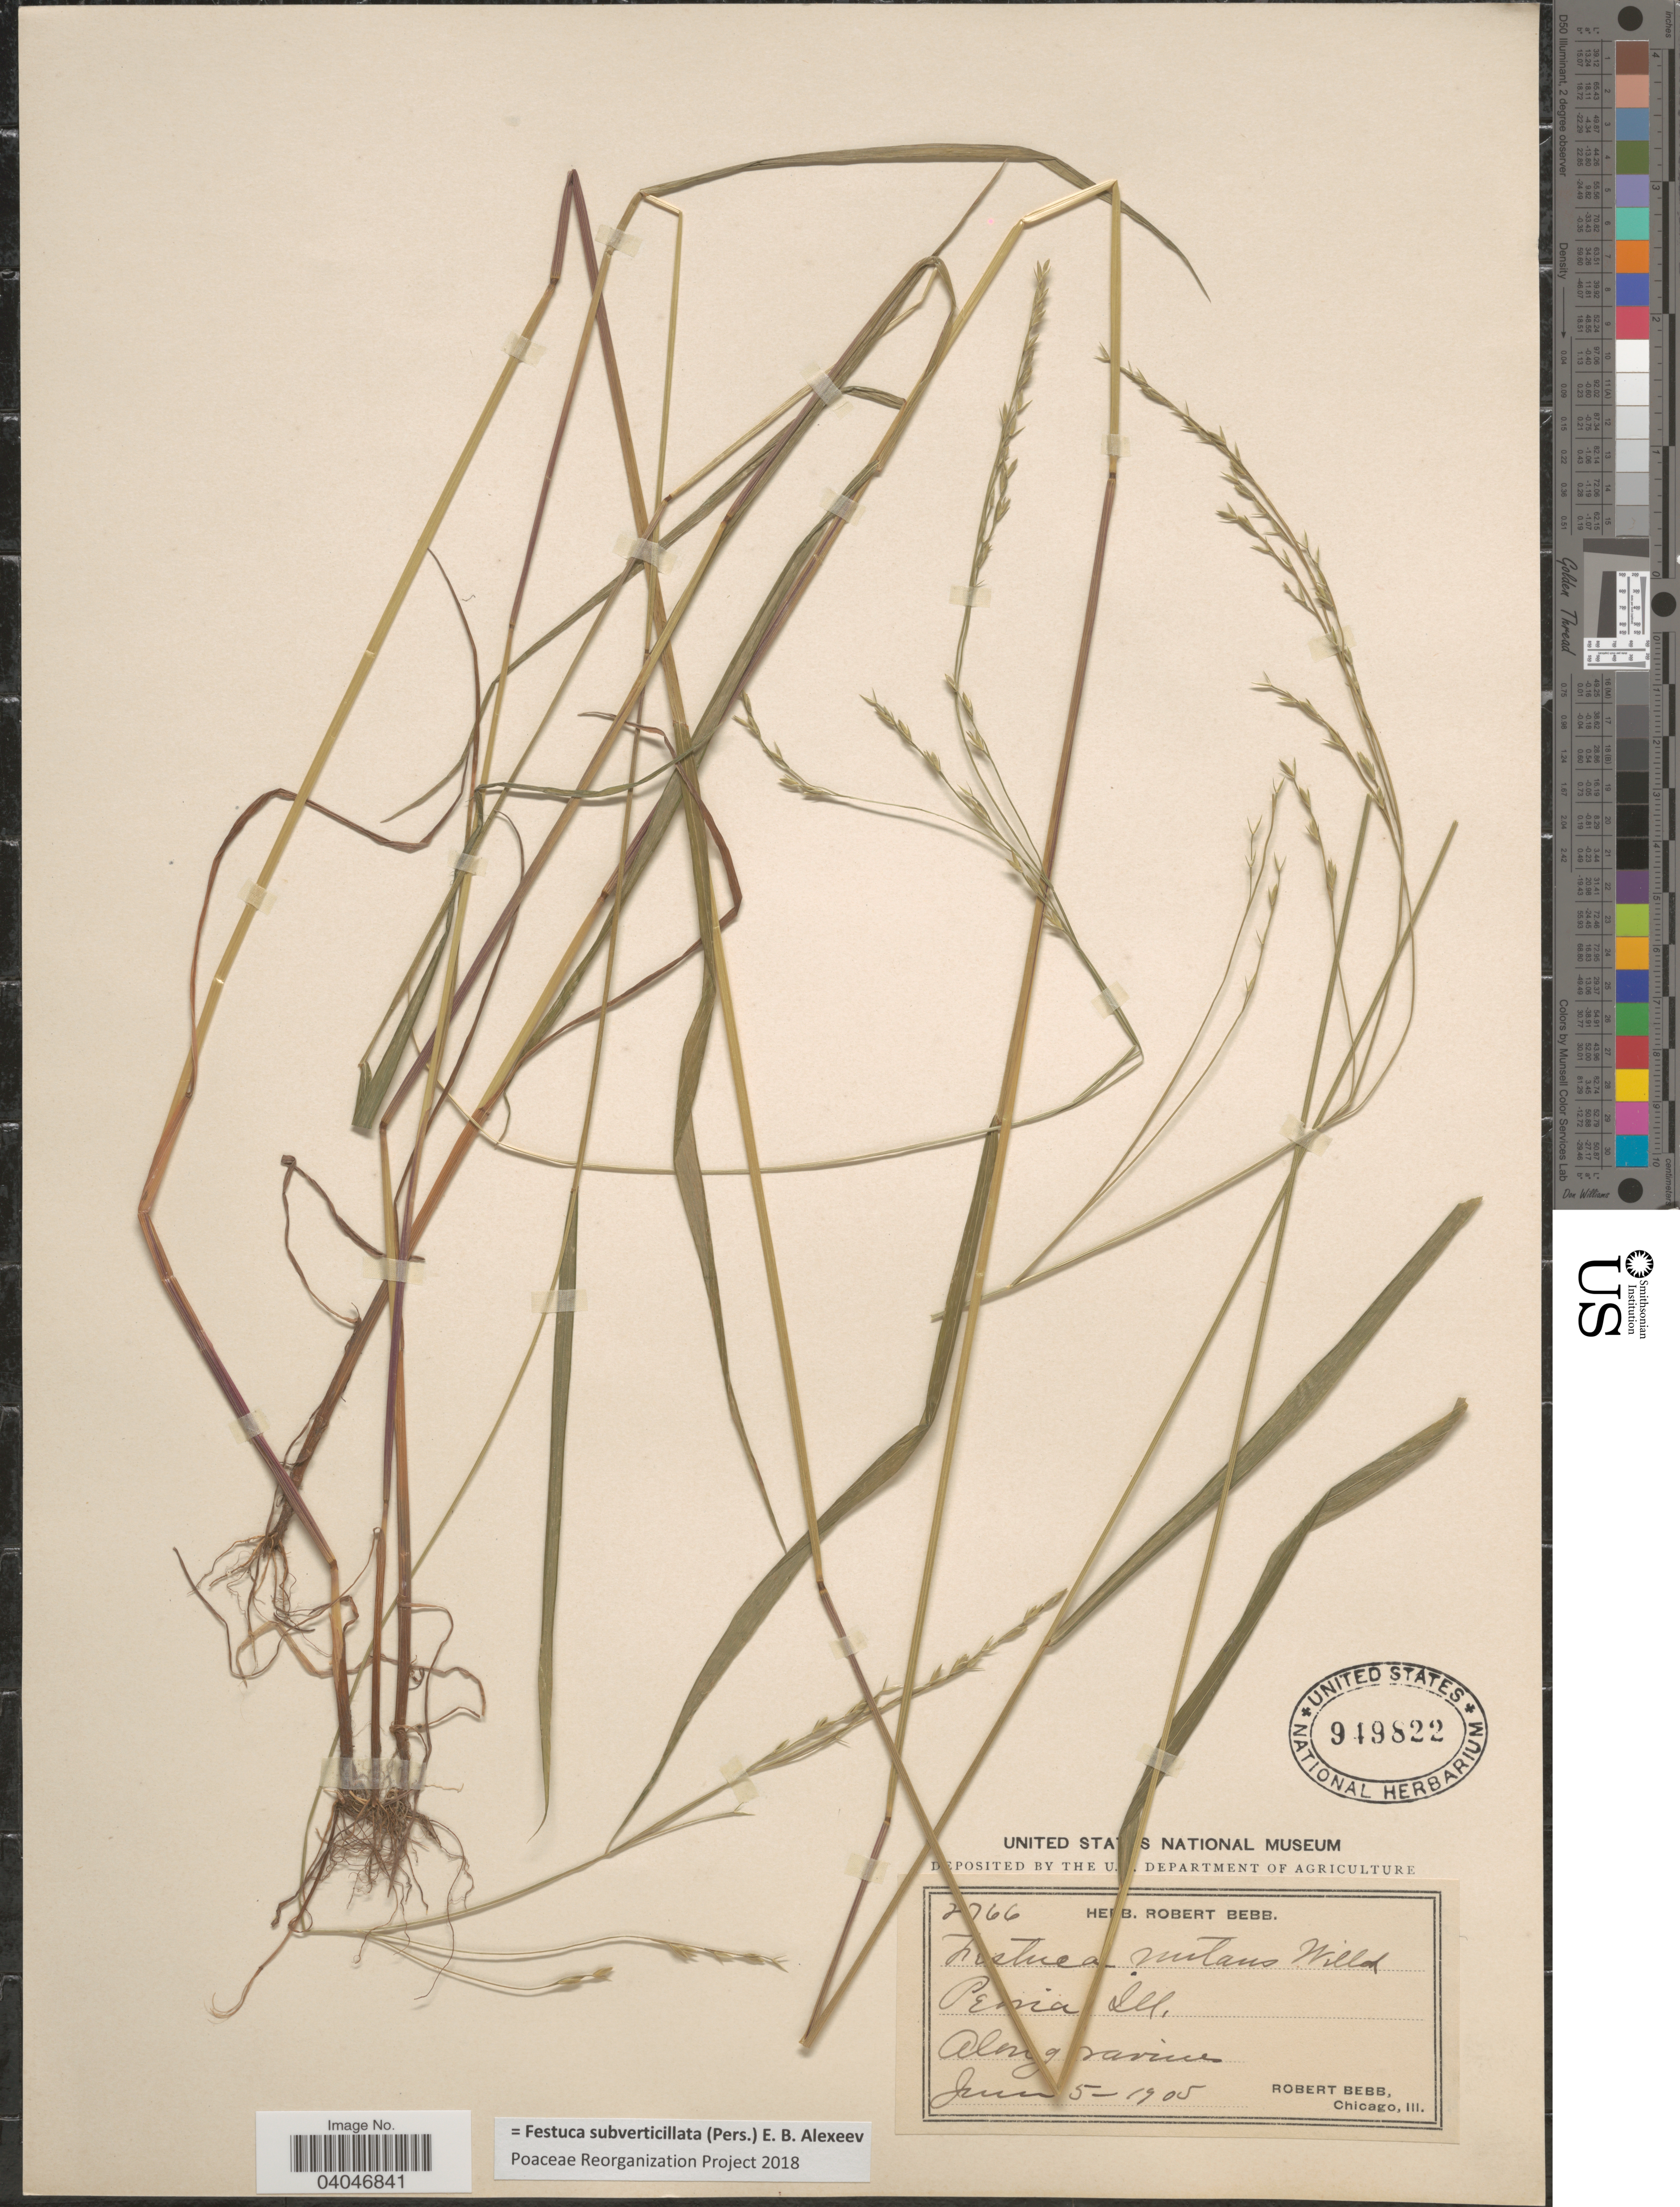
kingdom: Plantae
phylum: Tracheophyta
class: Liliopsida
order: Poales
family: Poaceae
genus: Festuca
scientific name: Festuca subverticillata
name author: (Pers.) E.B. Alexeev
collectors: R. Bebb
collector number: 2766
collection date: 1905-06-05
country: United States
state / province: Illinois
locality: Peoria. Along ravine.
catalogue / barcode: US 949822